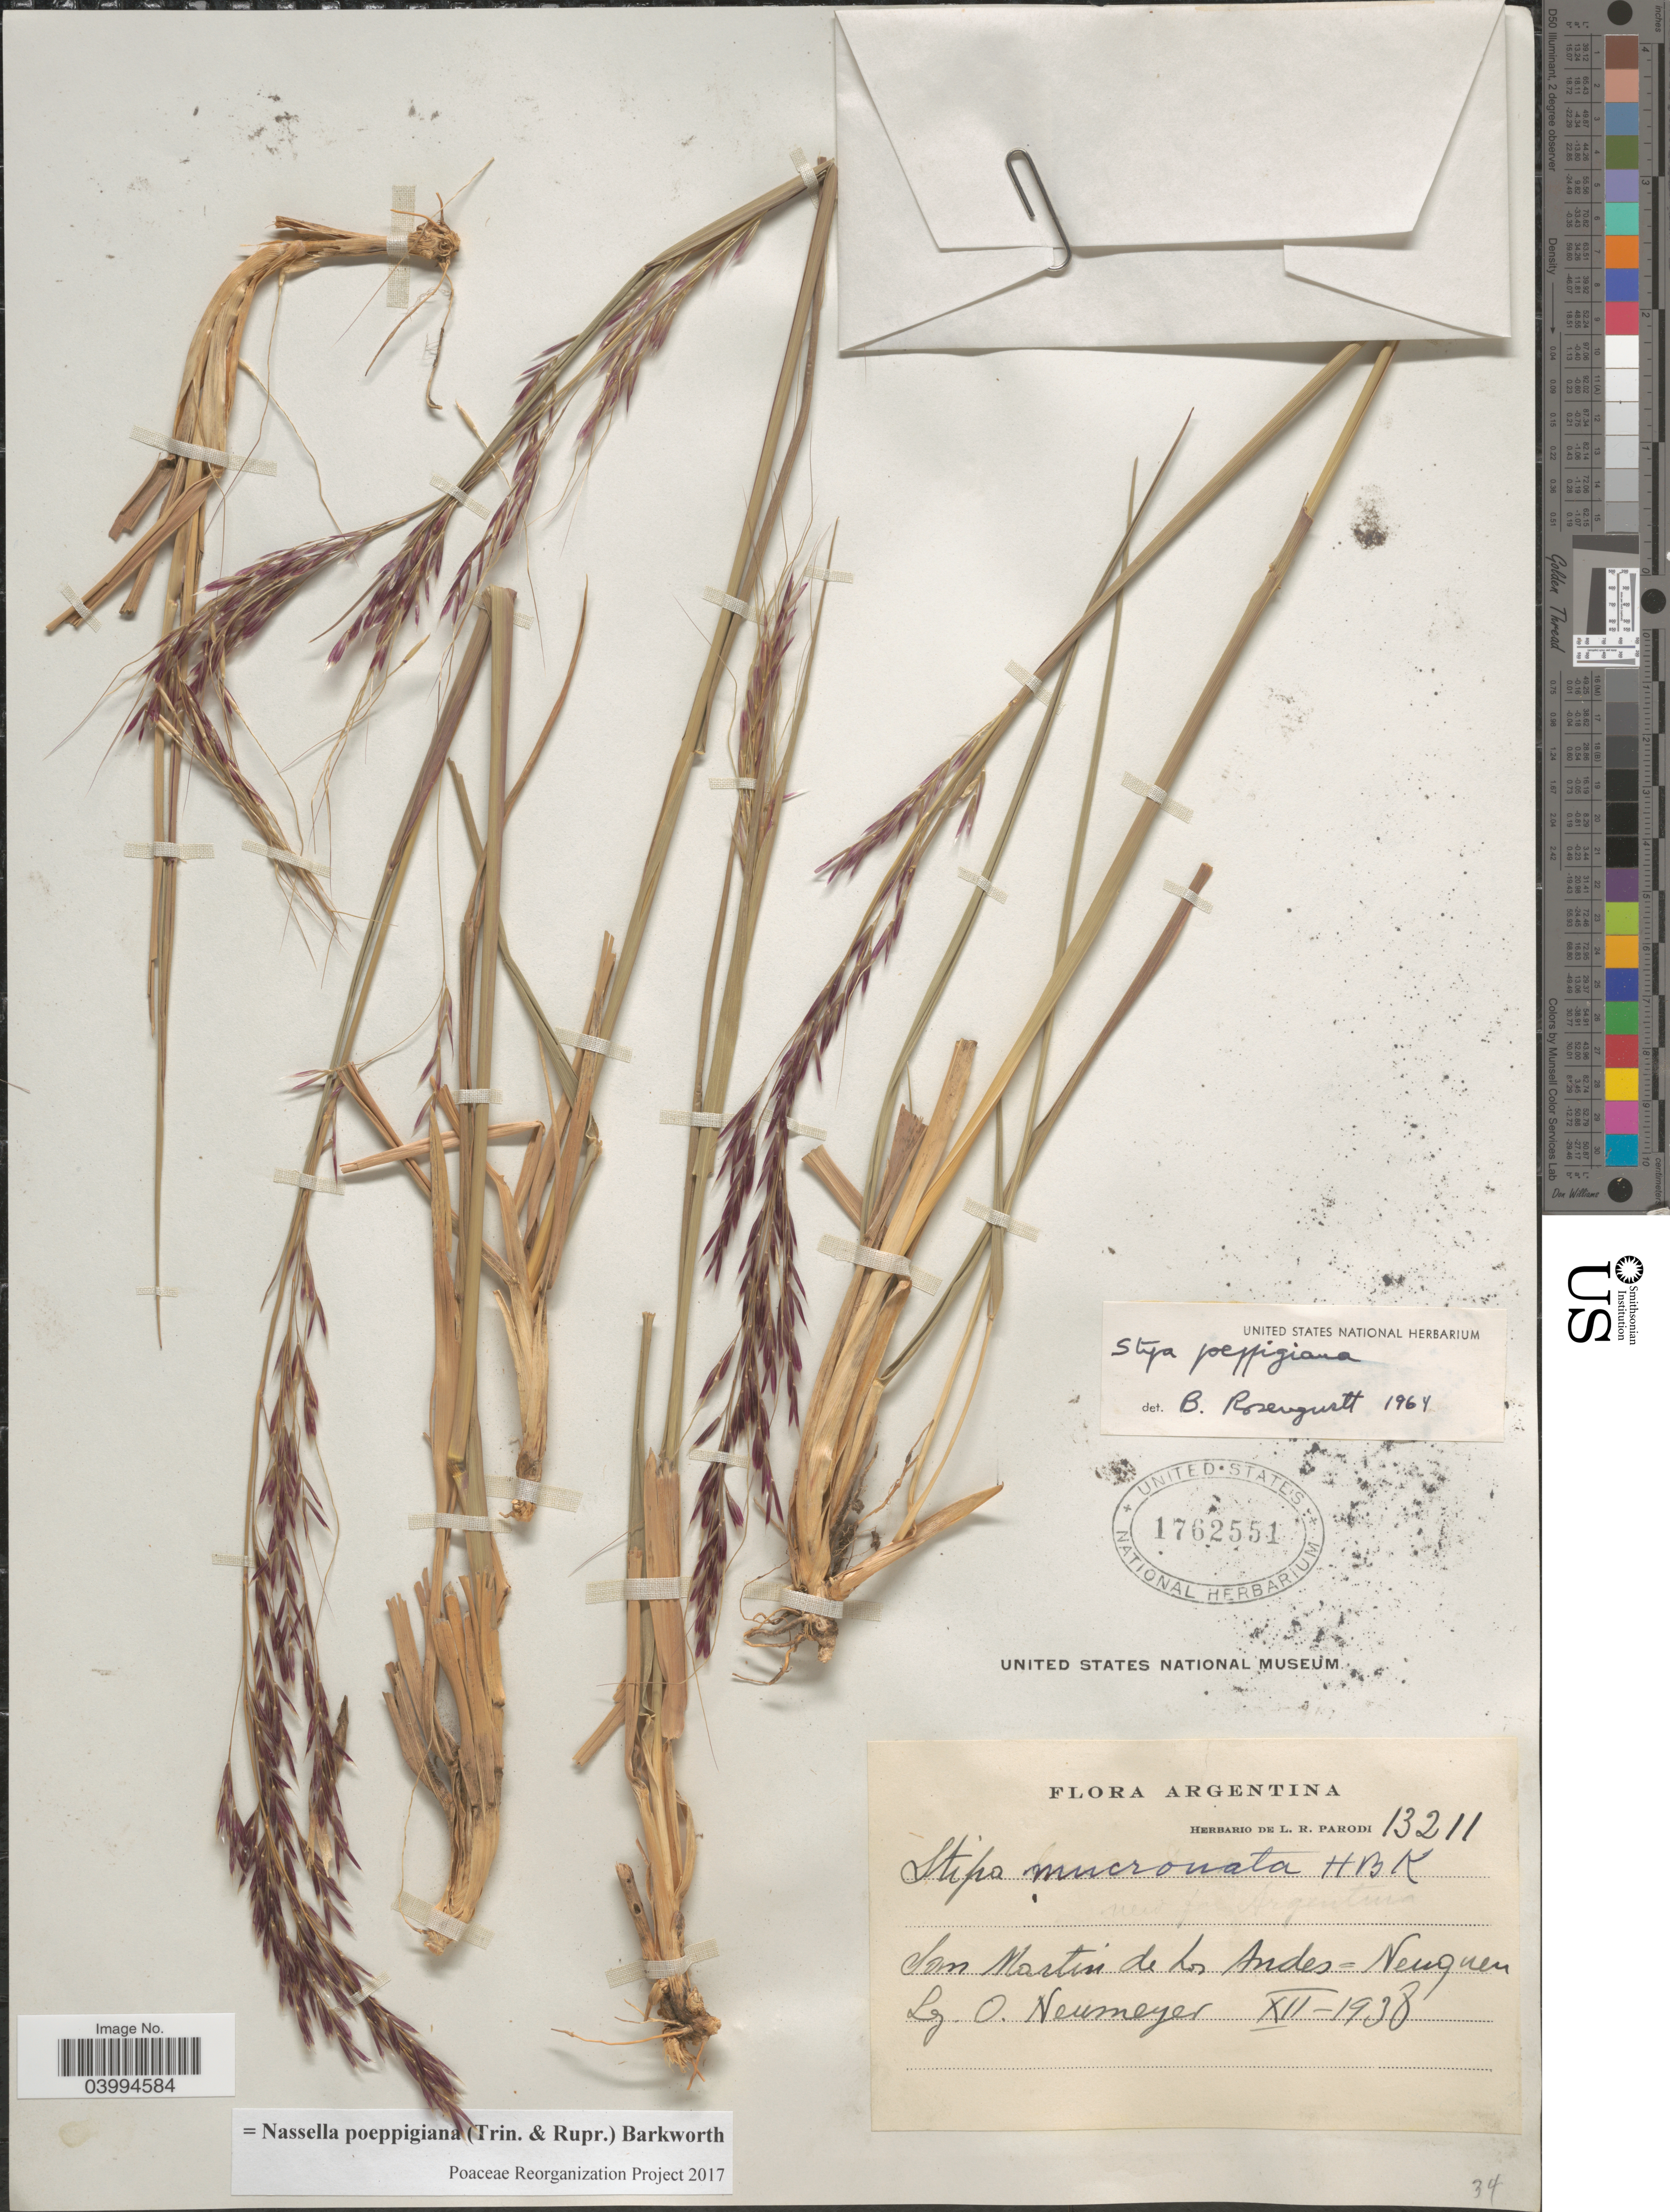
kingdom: Plantae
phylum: Tracheophyta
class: Liliopsida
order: Poales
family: Poaceae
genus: Nassella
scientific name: Nassella poeppigiana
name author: (Trin. & Rupr.) Barkworth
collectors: O. Neumeyer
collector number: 13211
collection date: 1938-12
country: Argentina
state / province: Neuquen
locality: San Martin de Los Andes = Neuquen.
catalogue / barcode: US 1762551